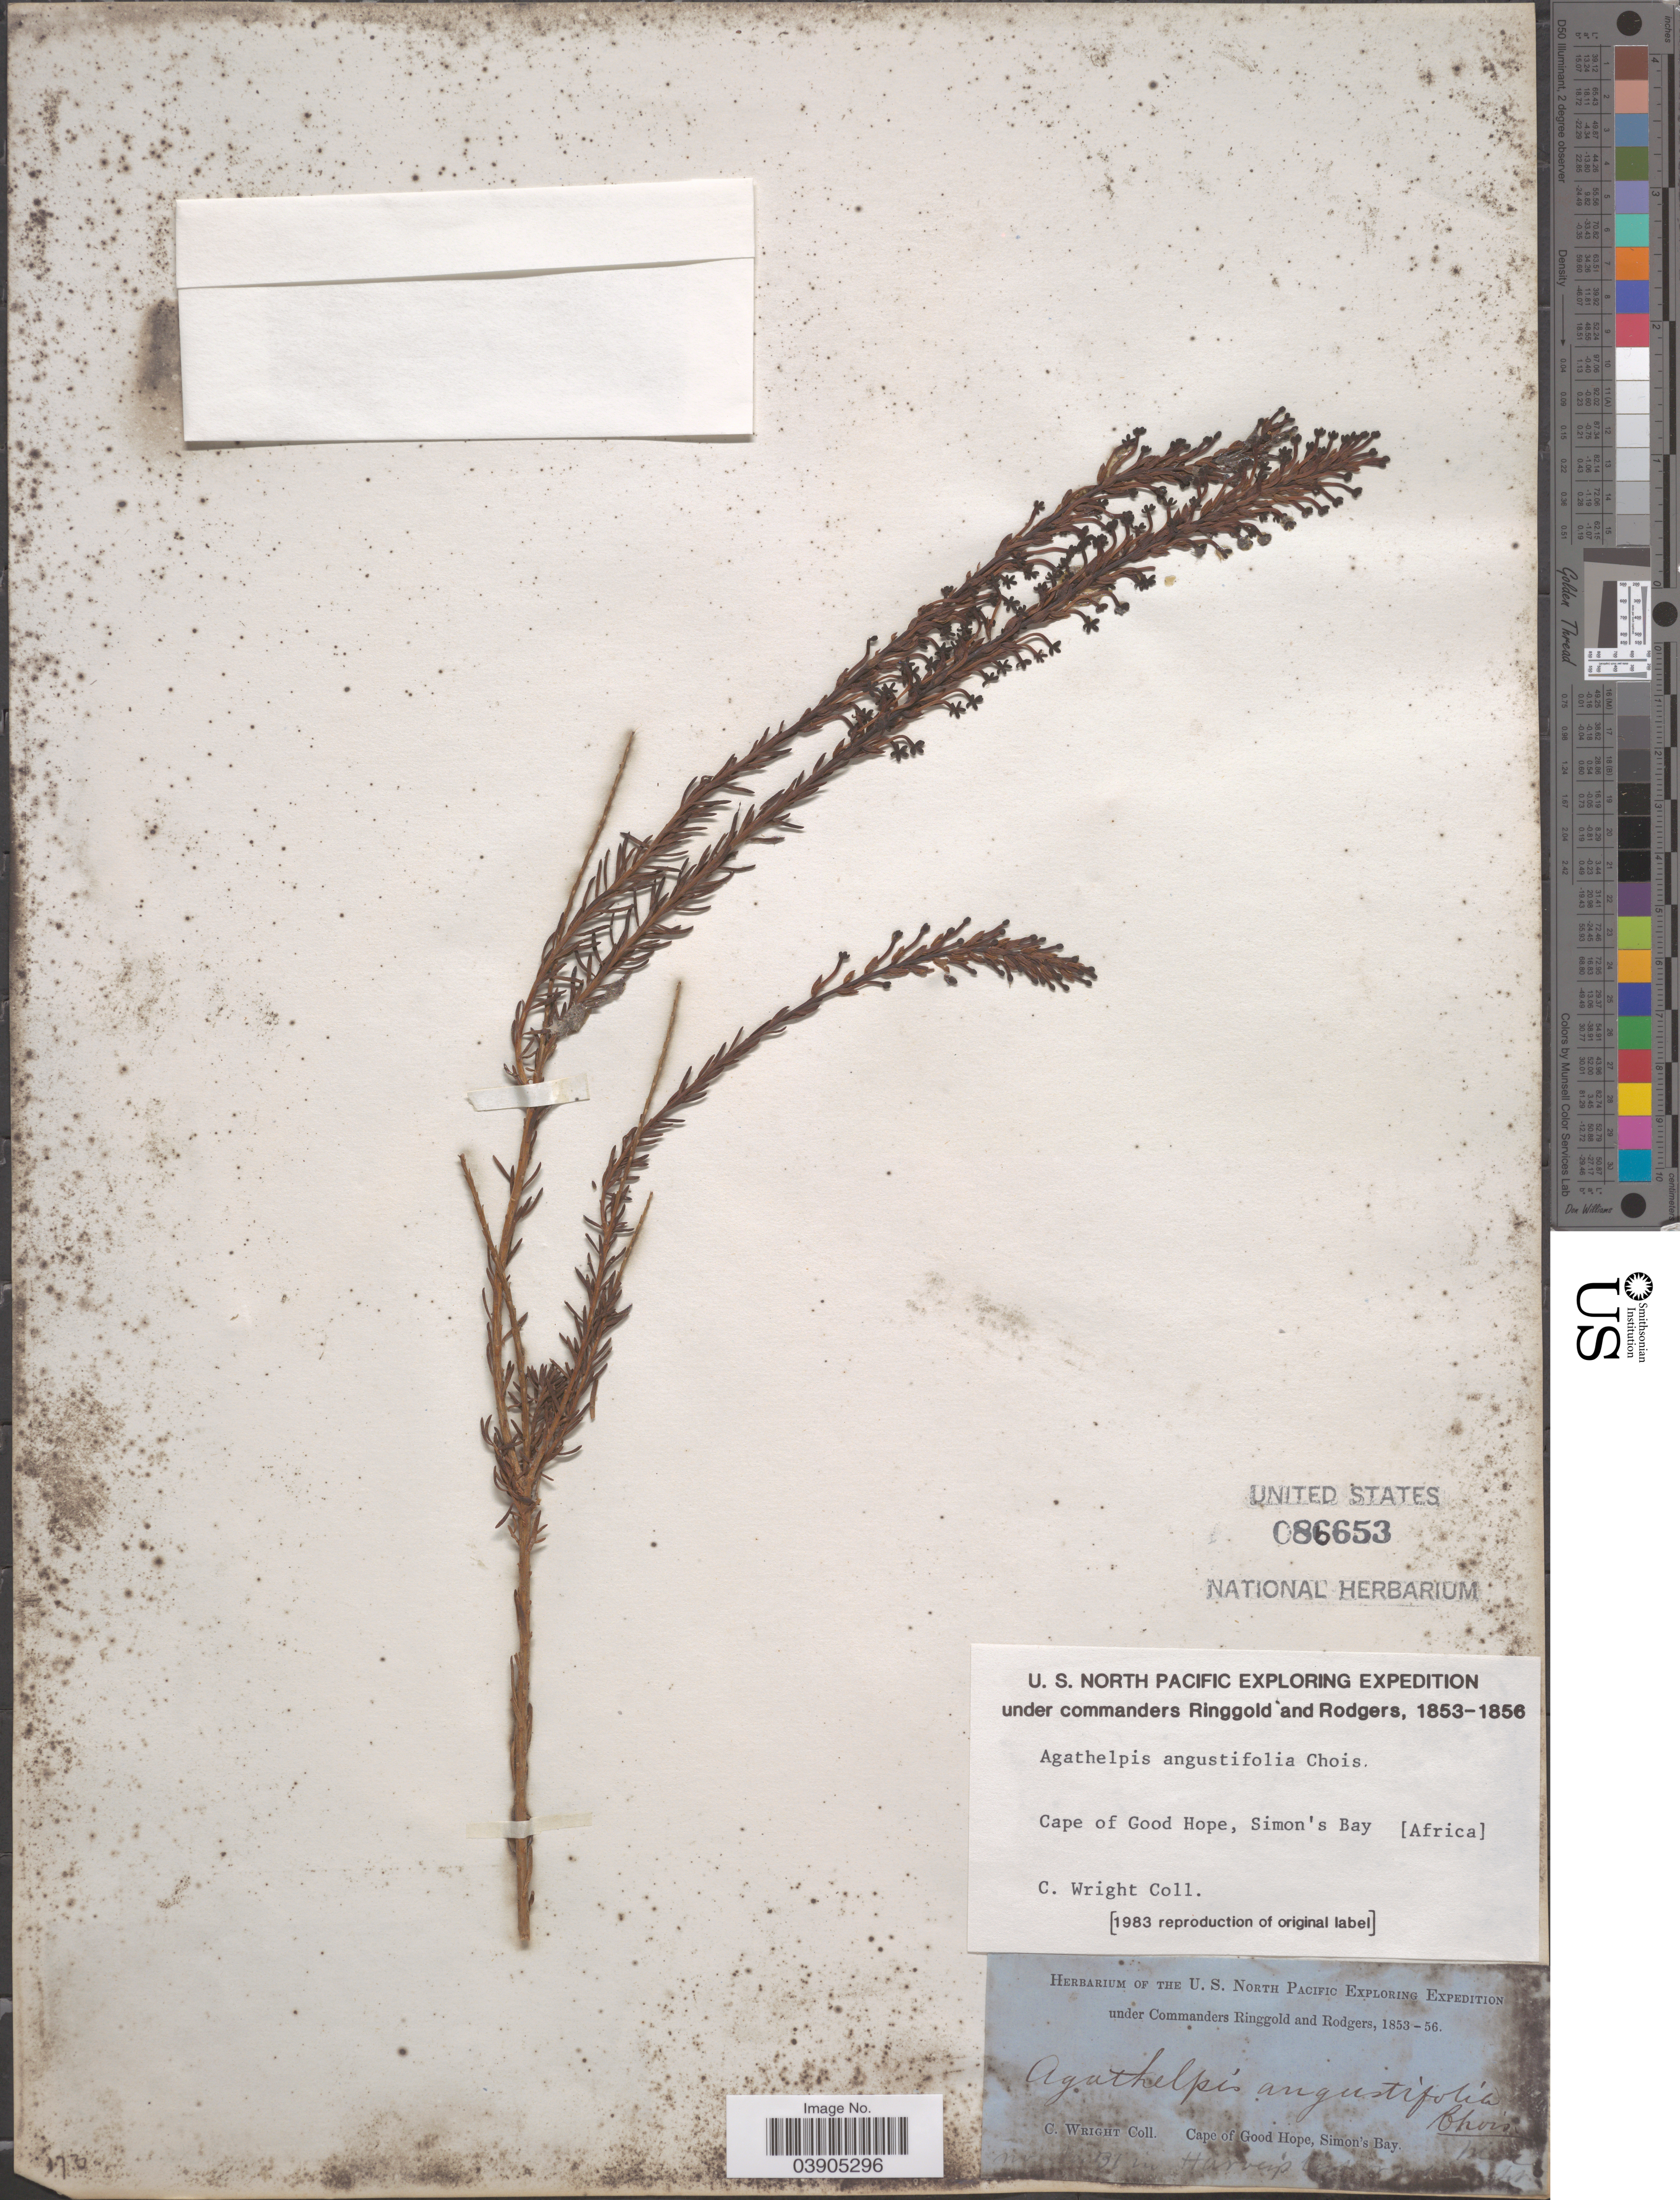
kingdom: Plantae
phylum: Tracheophyta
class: Magnoliopsida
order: Lamiales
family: Plantaginaceae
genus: Agathelpis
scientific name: Agathelpis angustifolia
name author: Choisy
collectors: C. Wright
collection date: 1853/1856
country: South Africa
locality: Cape of Good Hope, Simon's Bay.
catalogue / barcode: US 86653